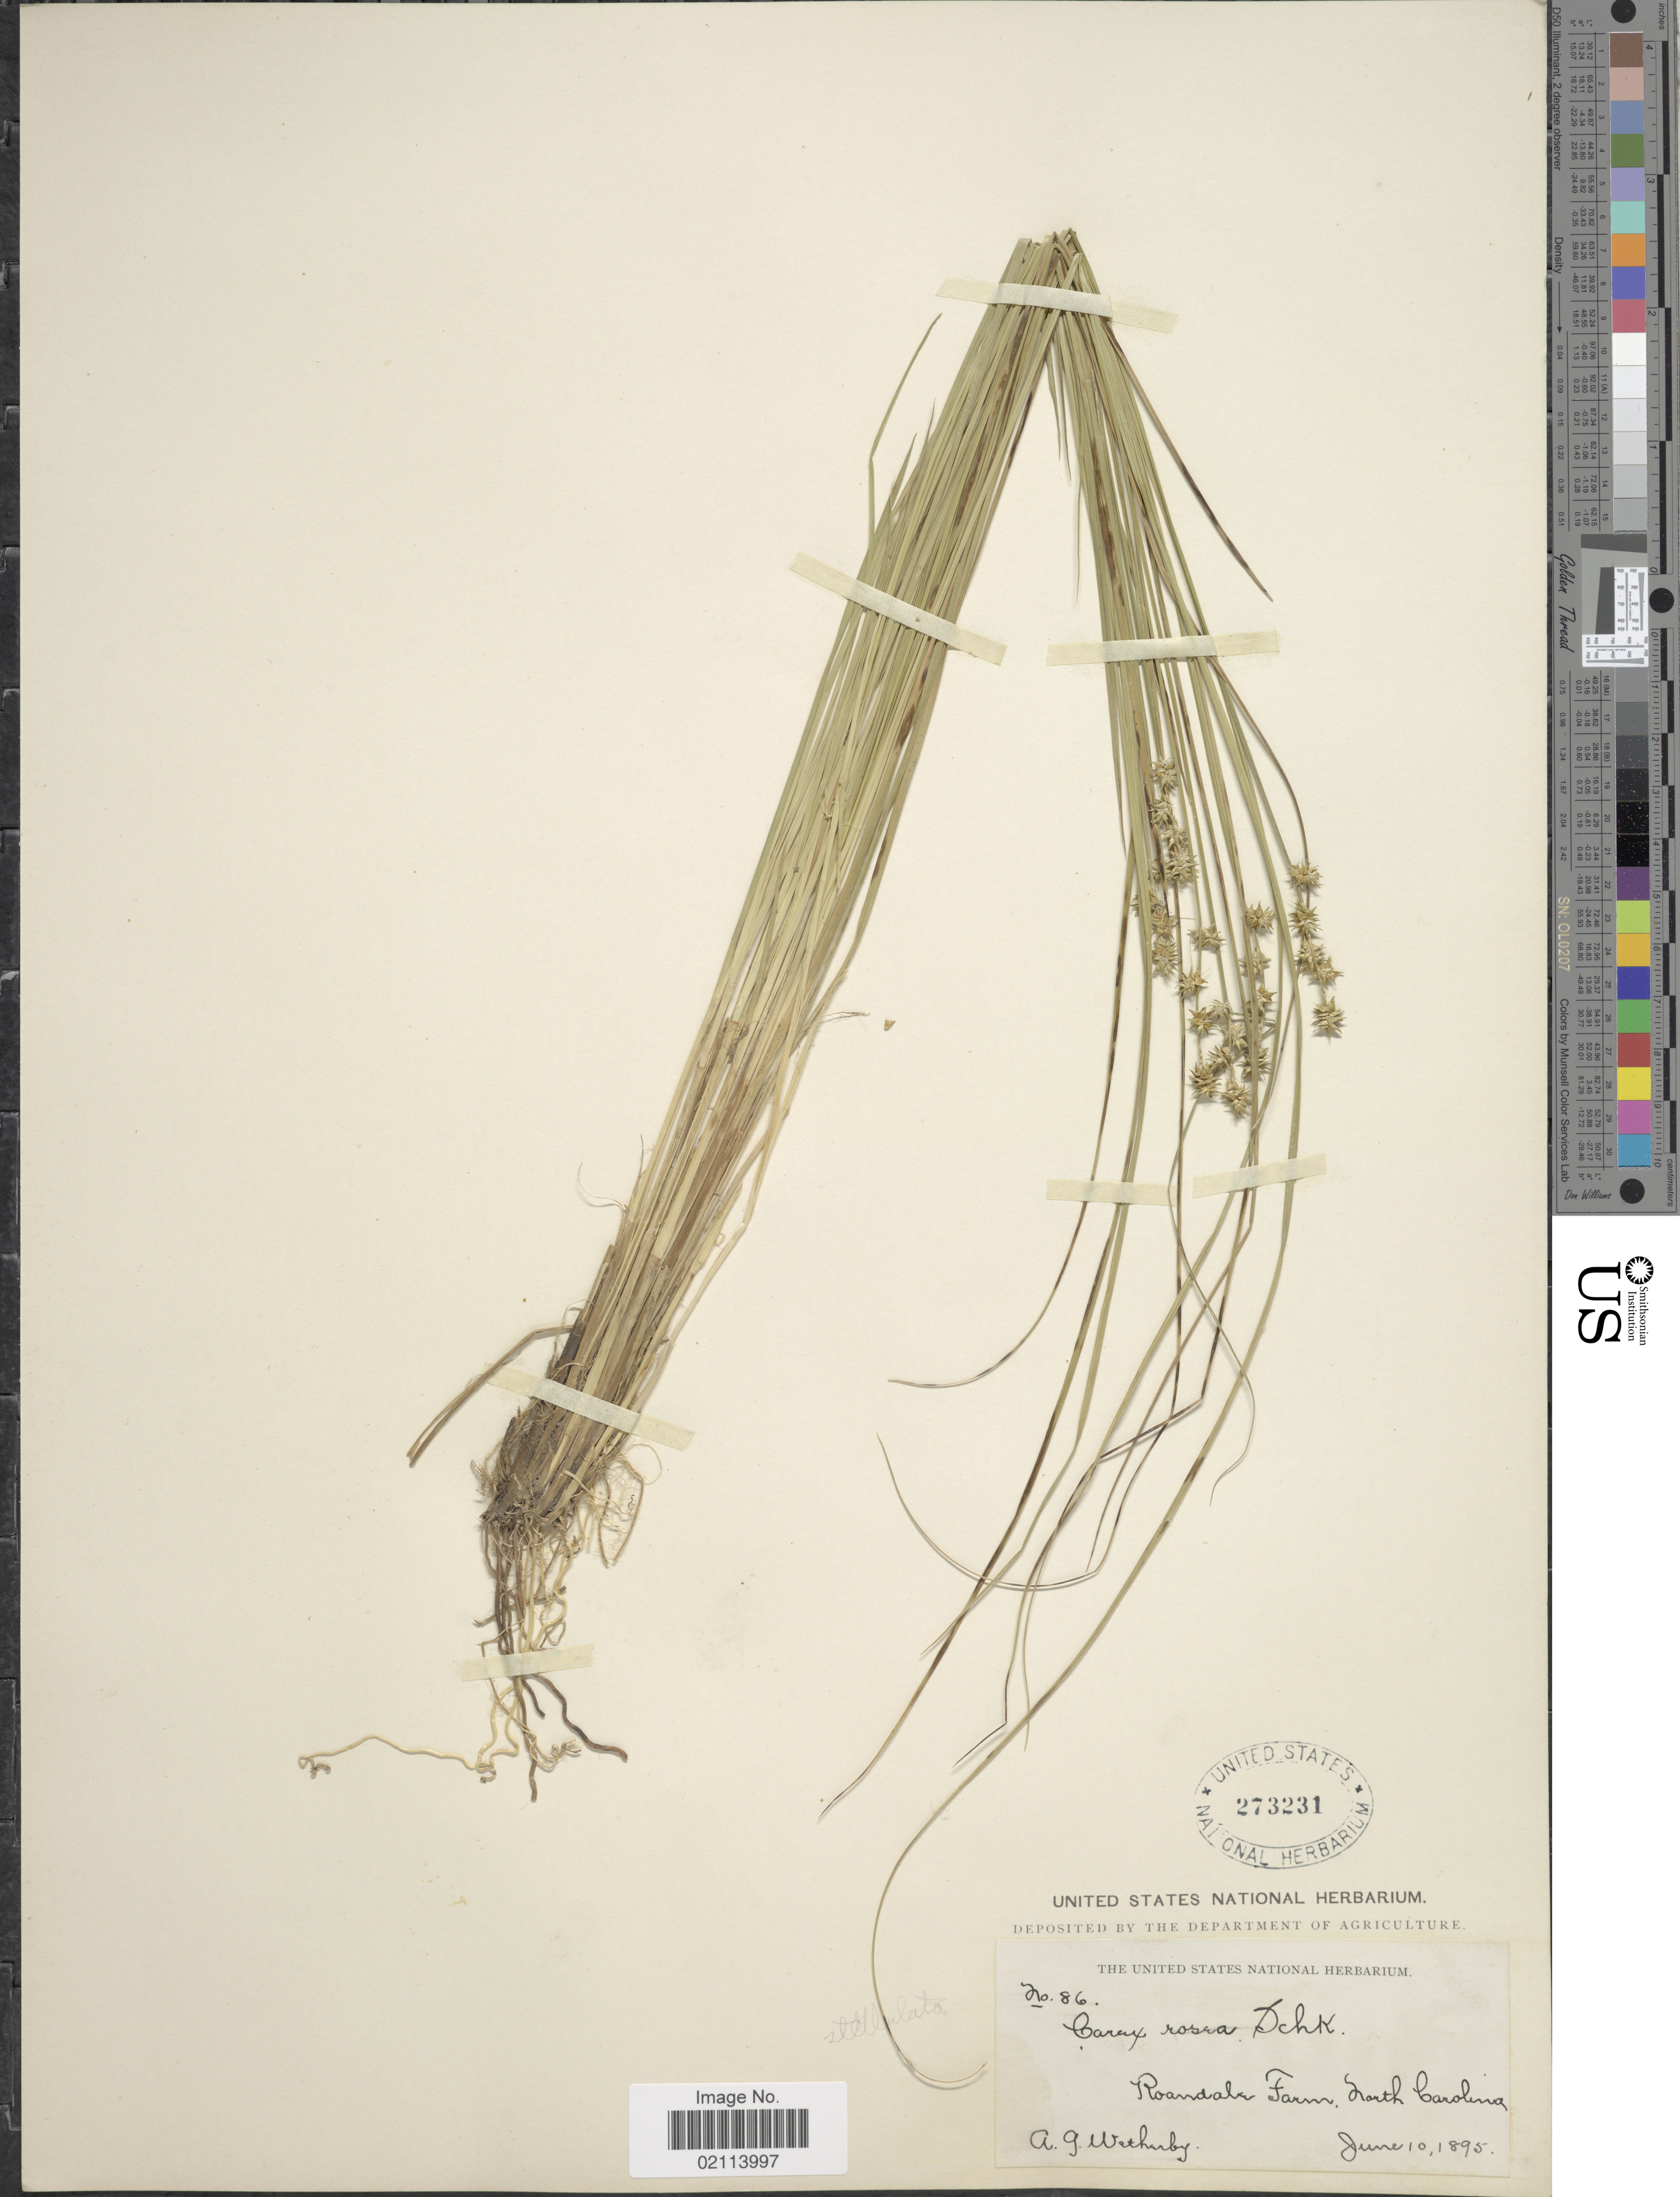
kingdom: Plantae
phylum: Tracheophyta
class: Liliopsida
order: Poales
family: Cyperaceae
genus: Carex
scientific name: Carex interior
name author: L.H. Bailey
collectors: A. Wetherby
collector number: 86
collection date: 1895-06-10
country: United States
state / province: North Carolina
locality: Roandale Farm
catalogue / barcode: US 273231